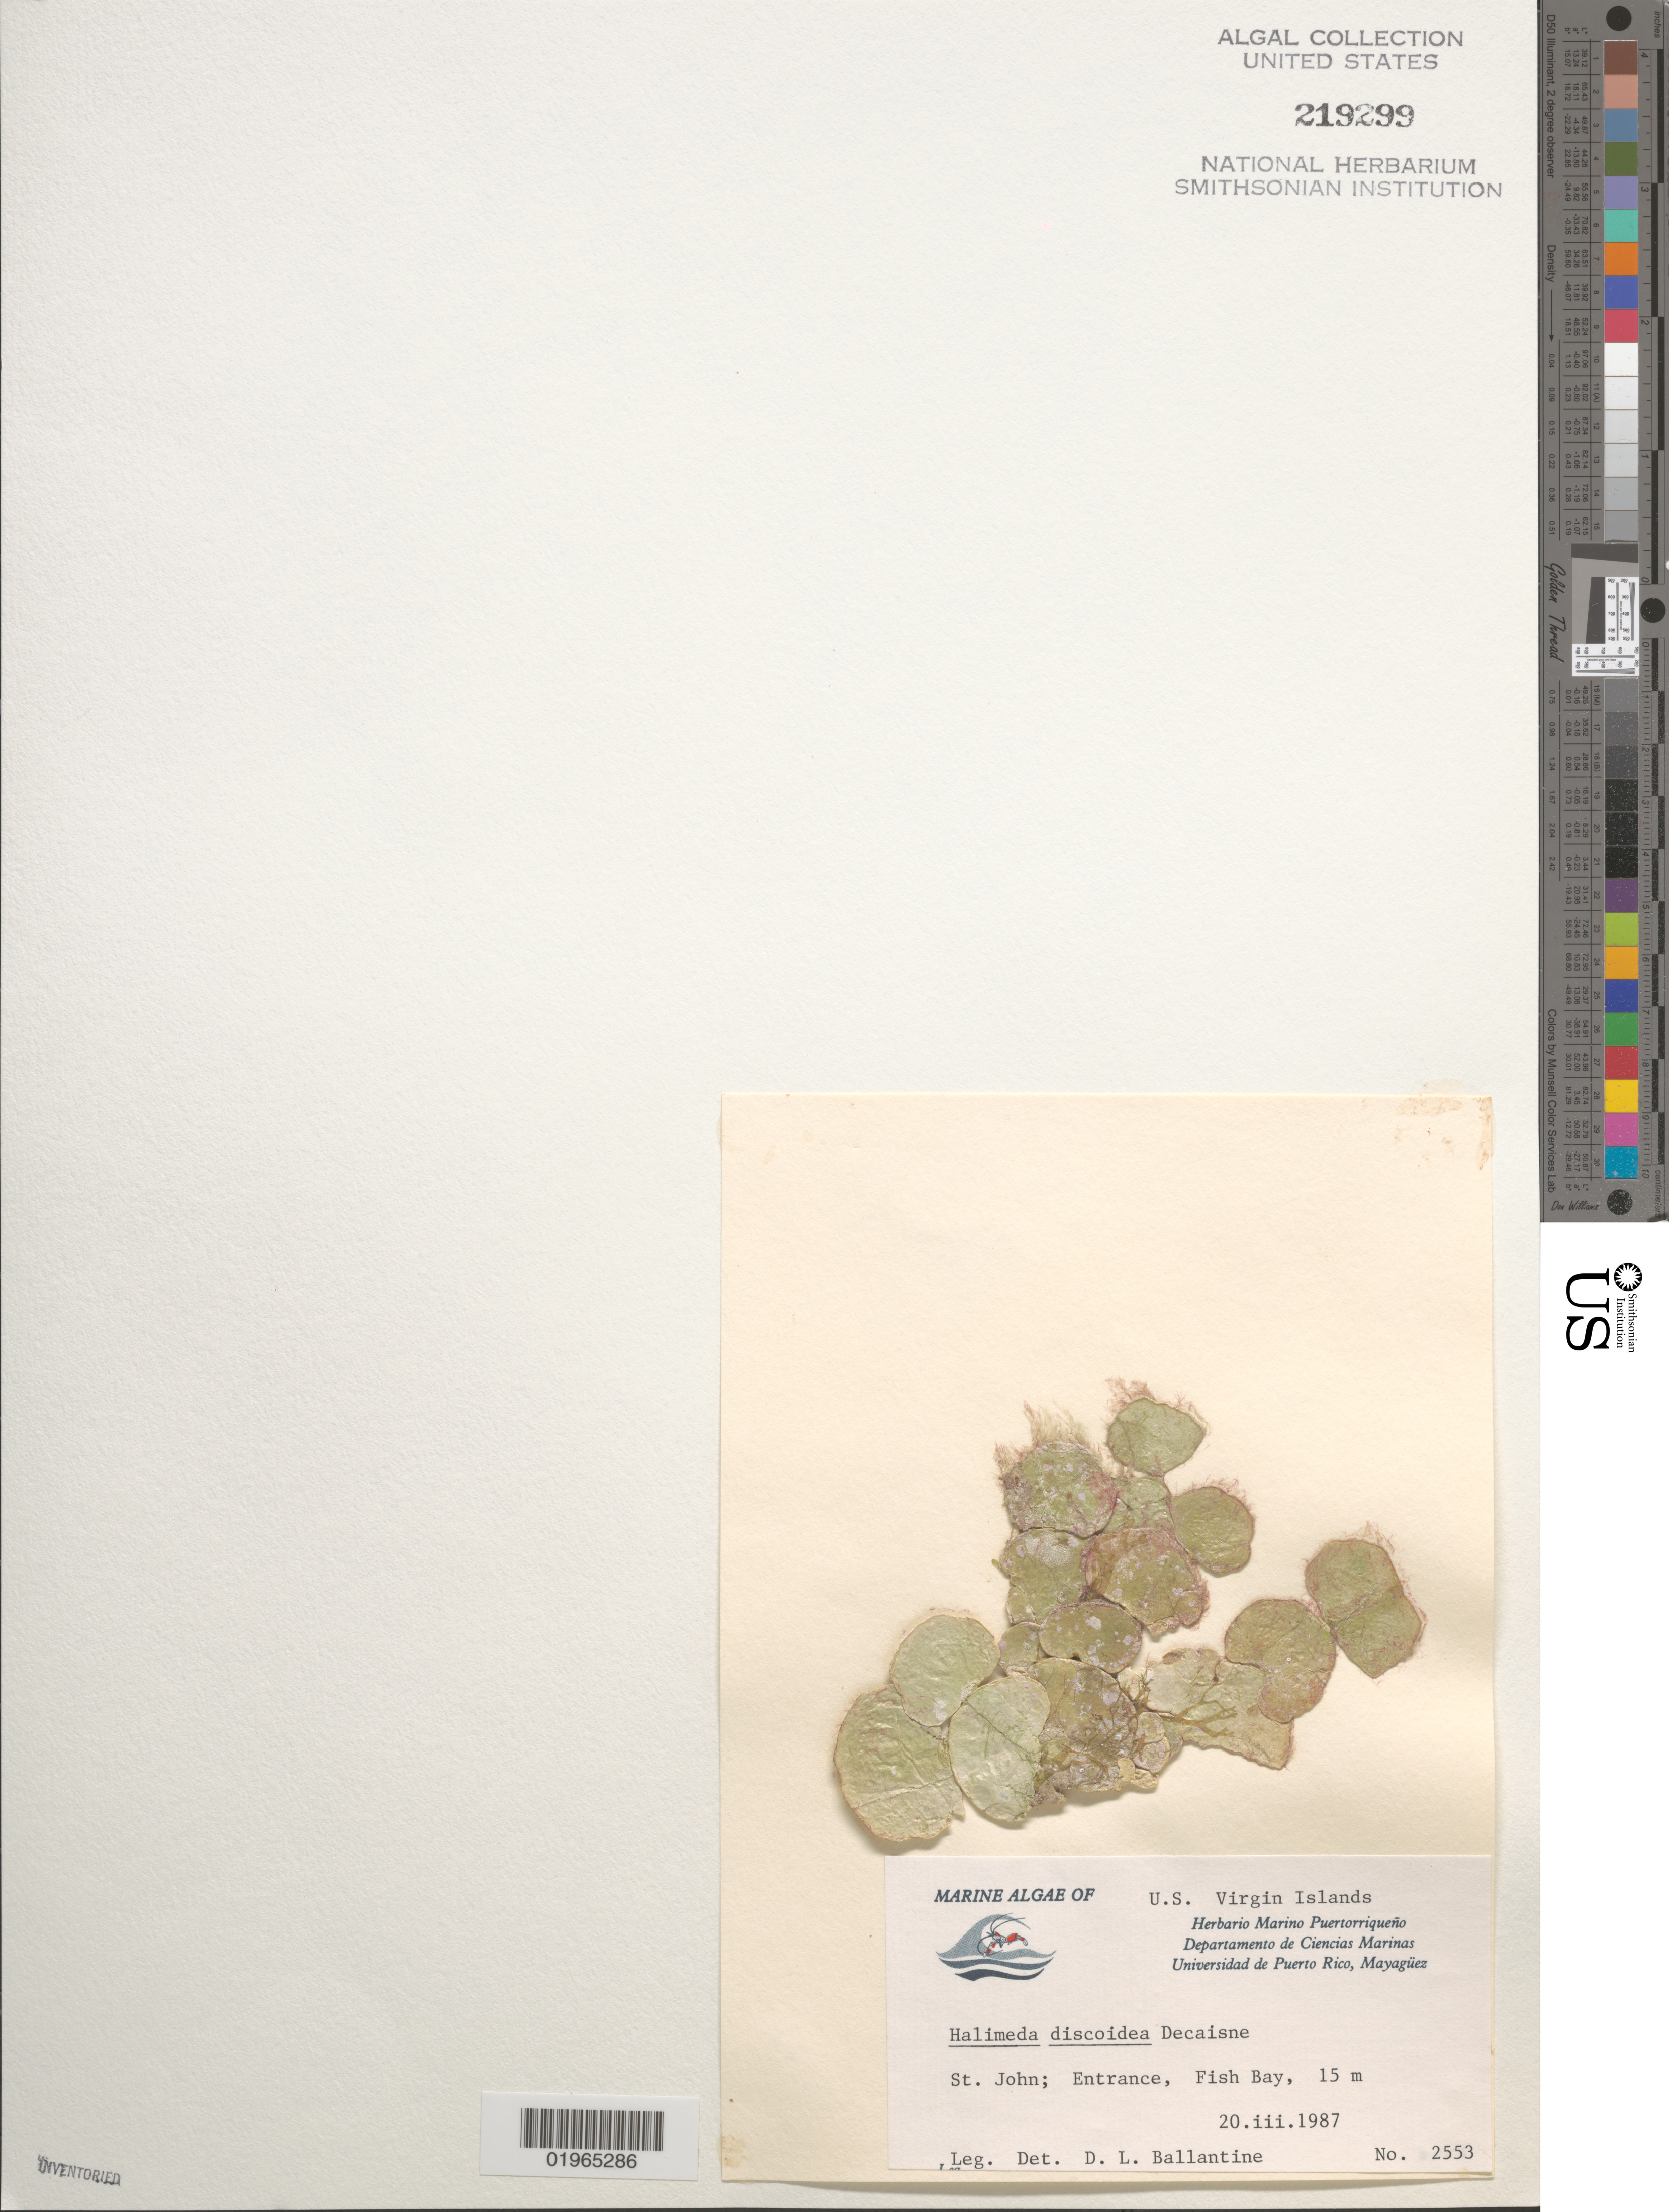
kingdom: Plantae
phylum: Chlorophyta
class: Ulvophyceae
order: Bryopsidales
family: Halimedaceae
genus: Halimeda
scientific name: Halimeda discoidea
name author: Decne.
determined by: Ballantine, D. L.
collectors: D.L. Ballantine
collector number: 2553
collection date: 1987-03-20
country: U.S. Virgin Islands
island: St. John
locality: Entrance Fish Bay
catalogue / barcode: US 219299